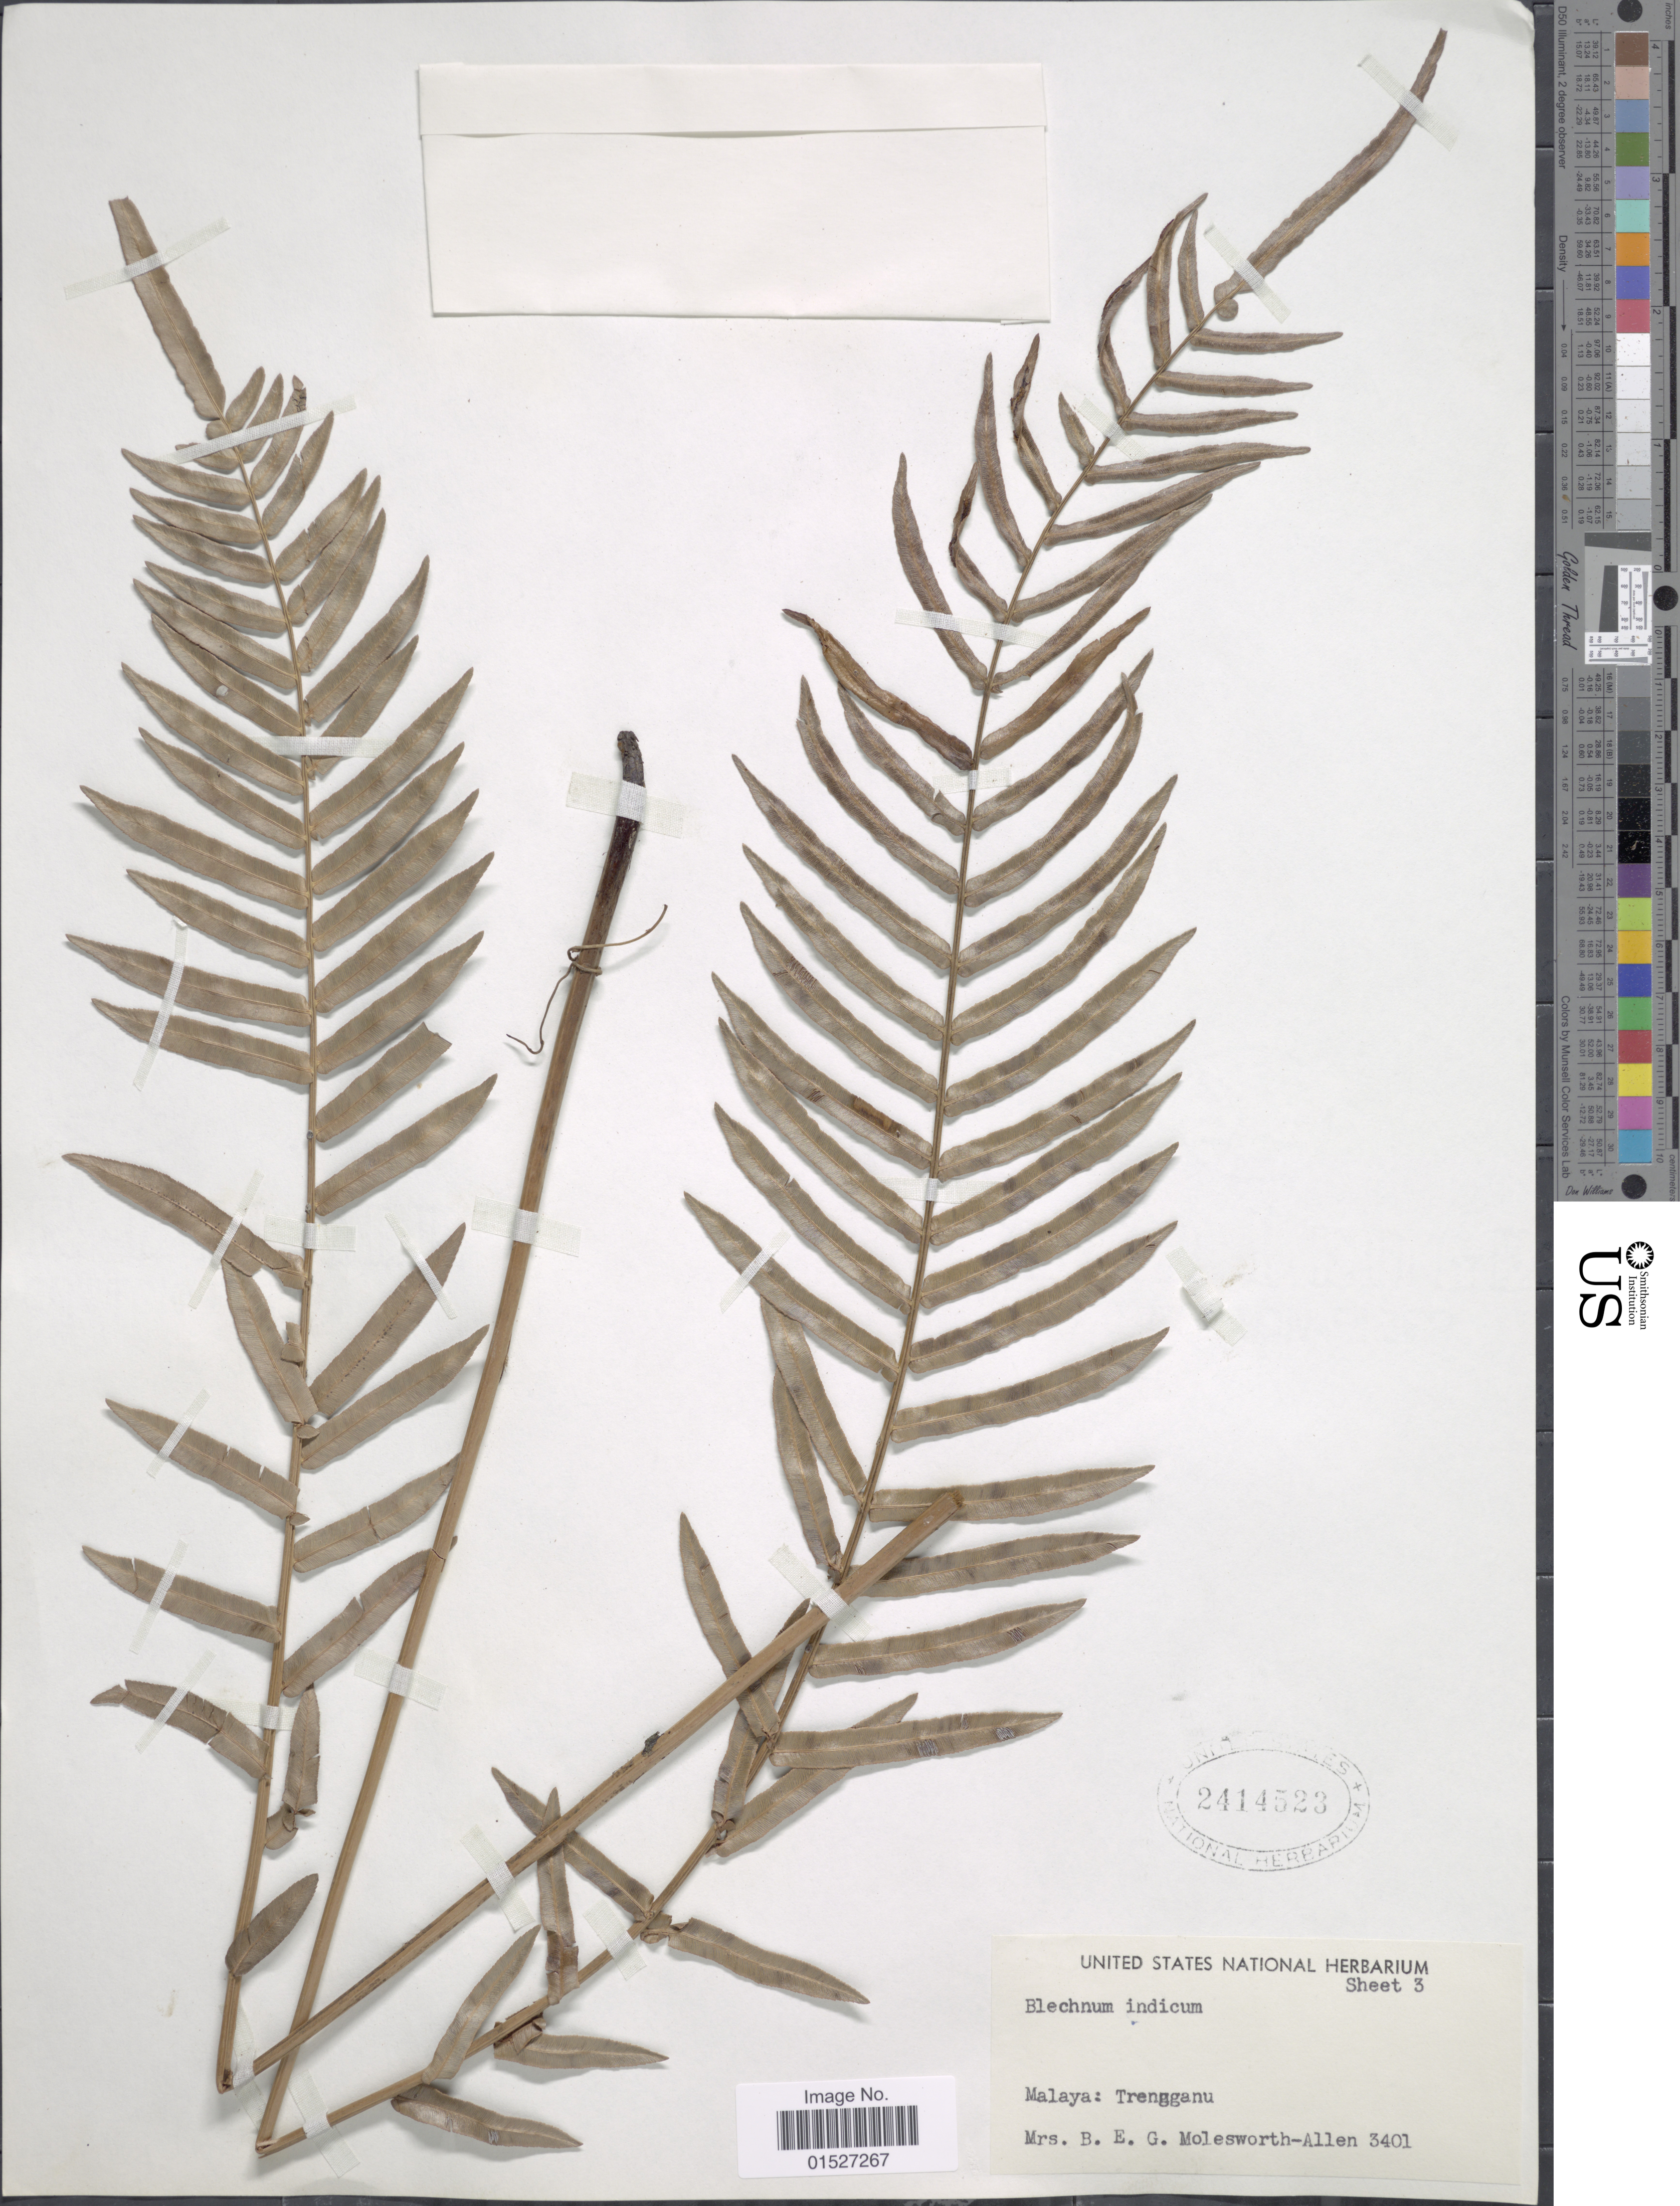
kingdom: Plantae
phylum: Tracheophyta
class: Polypodiopsida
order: Polypodiales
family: Blechnaceae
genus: Blechnum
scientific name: Blechnum finlaysonianum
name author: Wall.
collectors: Mrs. B. E. G. Molesworth-Allen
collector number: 3401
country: Malaysia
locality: Malaya: Trengganu.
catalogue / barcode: US 2414523